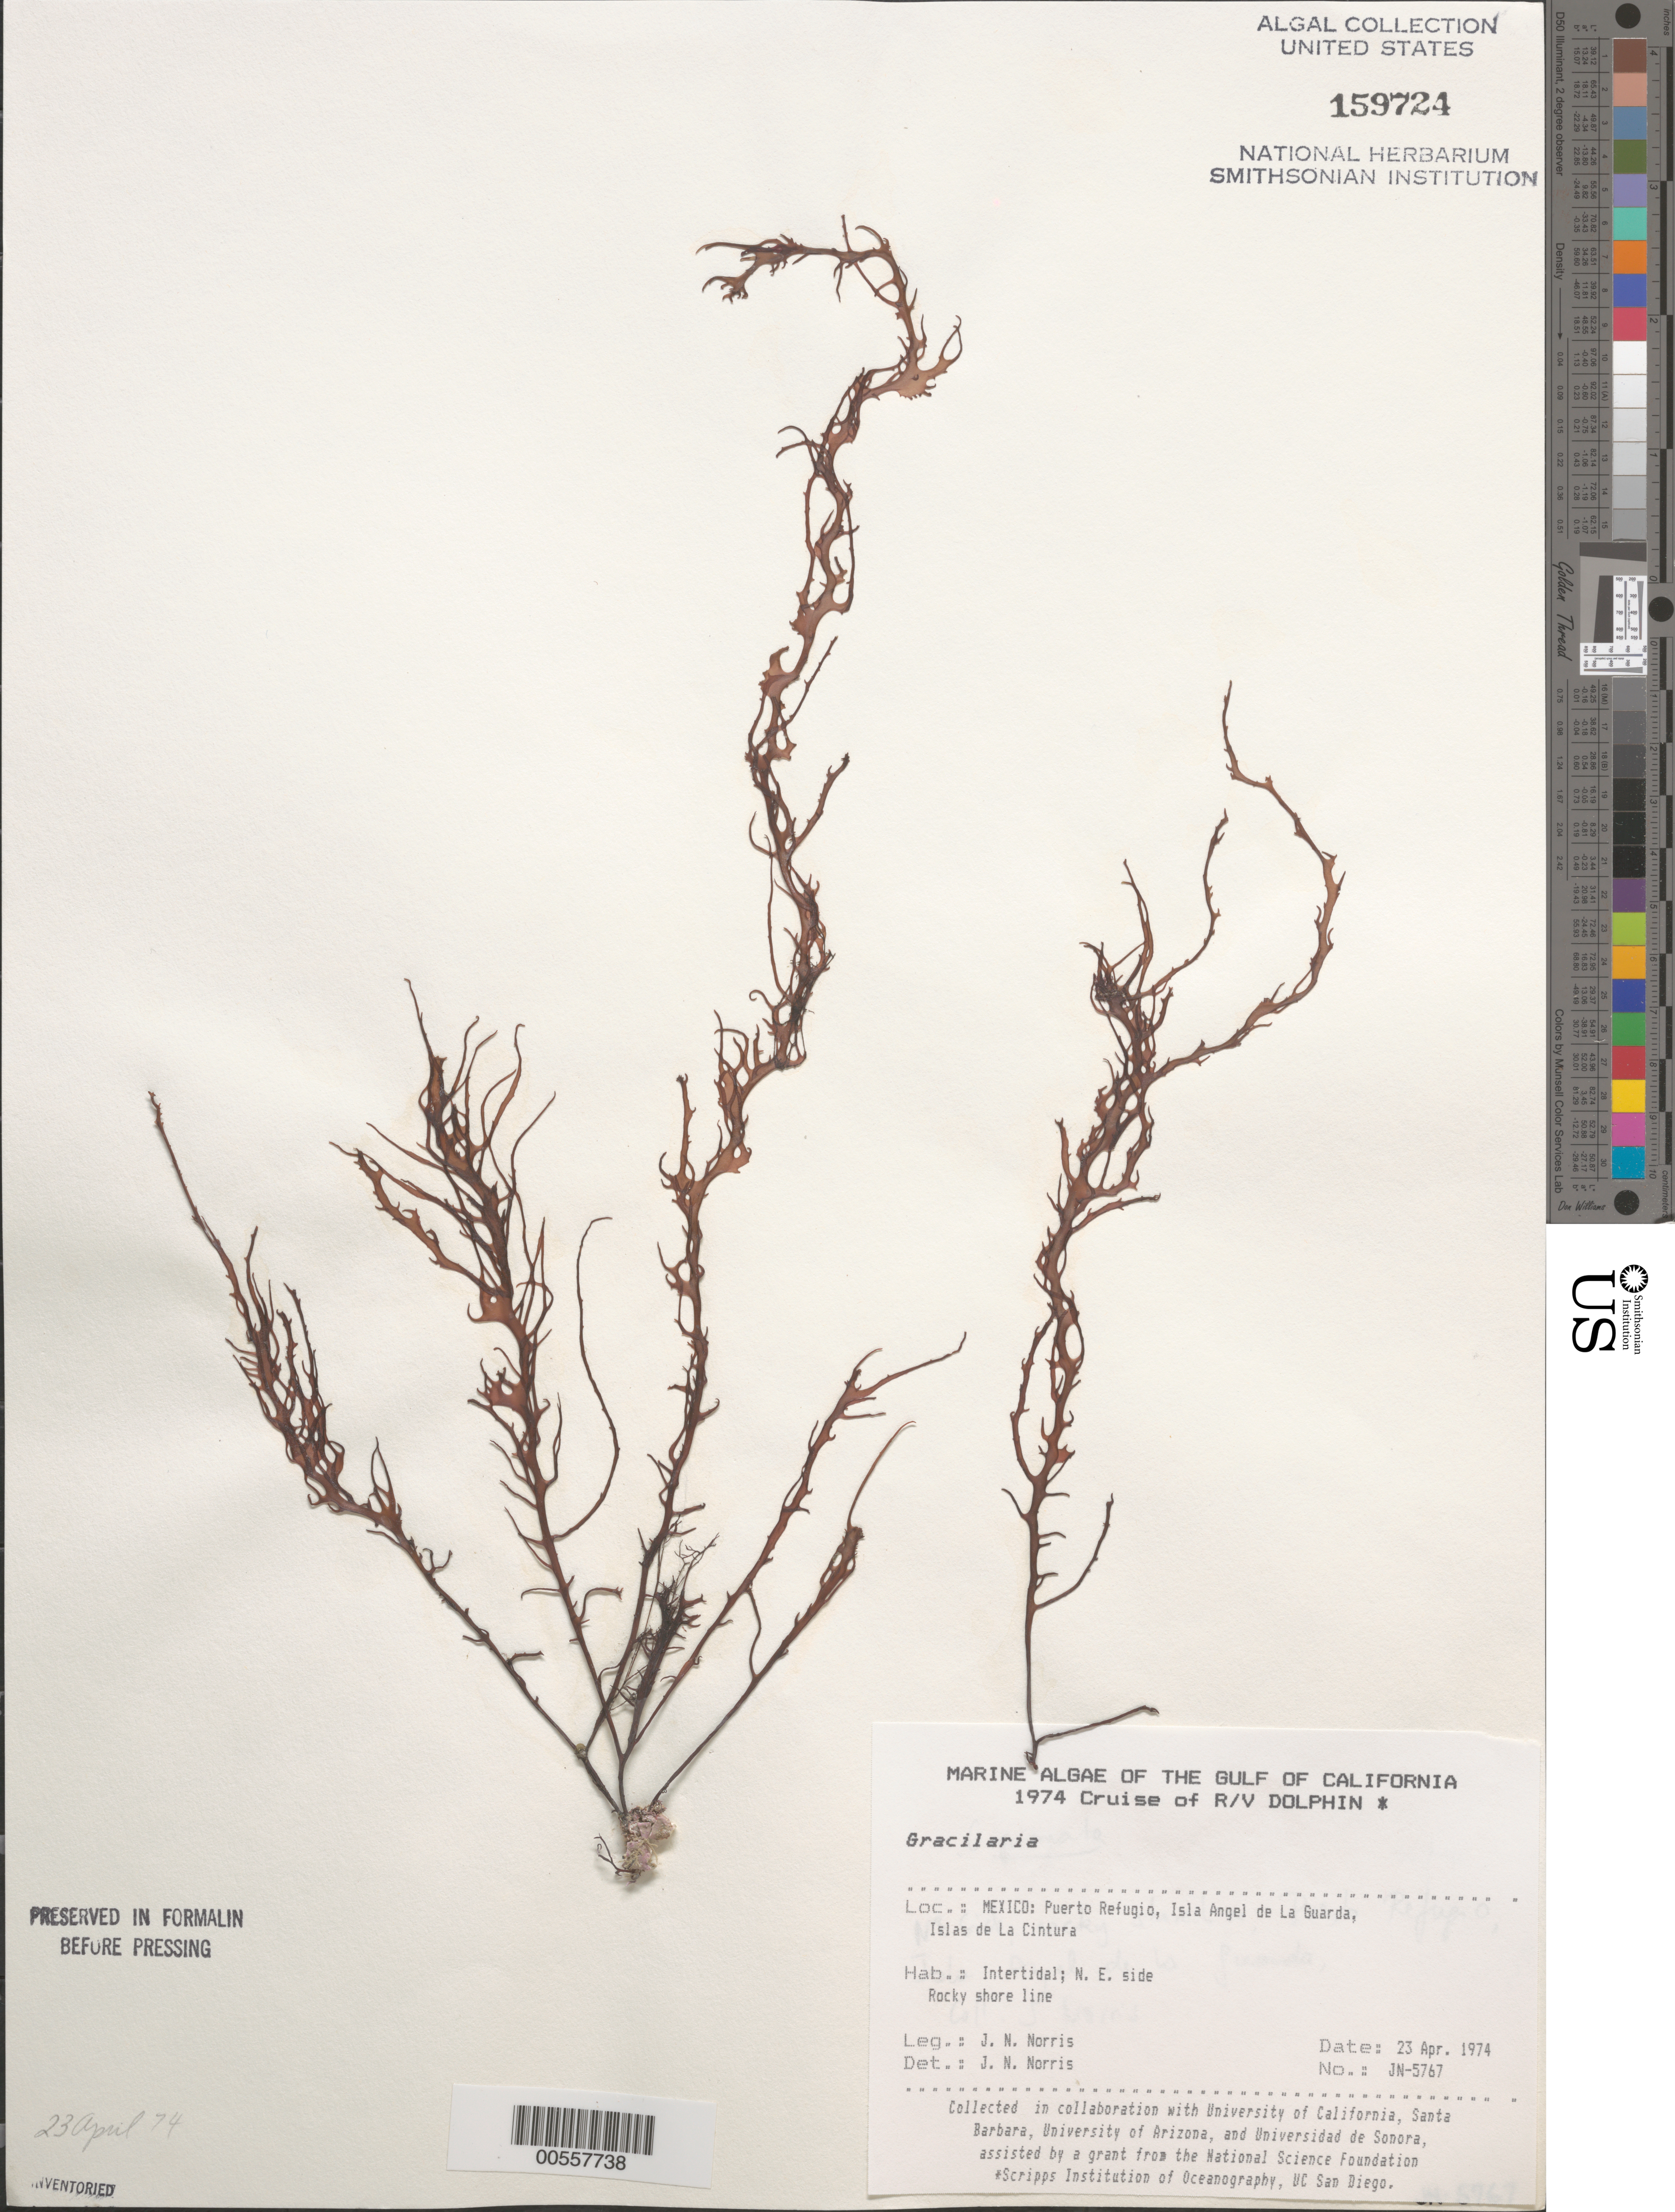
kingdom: Plantae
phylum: Rhodophyta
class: Florideophyceae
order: Gracilariales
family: Gracilariaceae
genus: Gracilaria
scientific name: Gracilaria sp.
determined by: Norris, James N.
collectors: J. N. Norris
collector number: JN-5767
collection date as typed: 23 Apr 1974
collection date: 1974-04-23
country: Mexico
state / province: Baja California Norte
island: Isla Angel de la Guarda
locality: Puerto Refugio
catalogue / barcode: US 159724